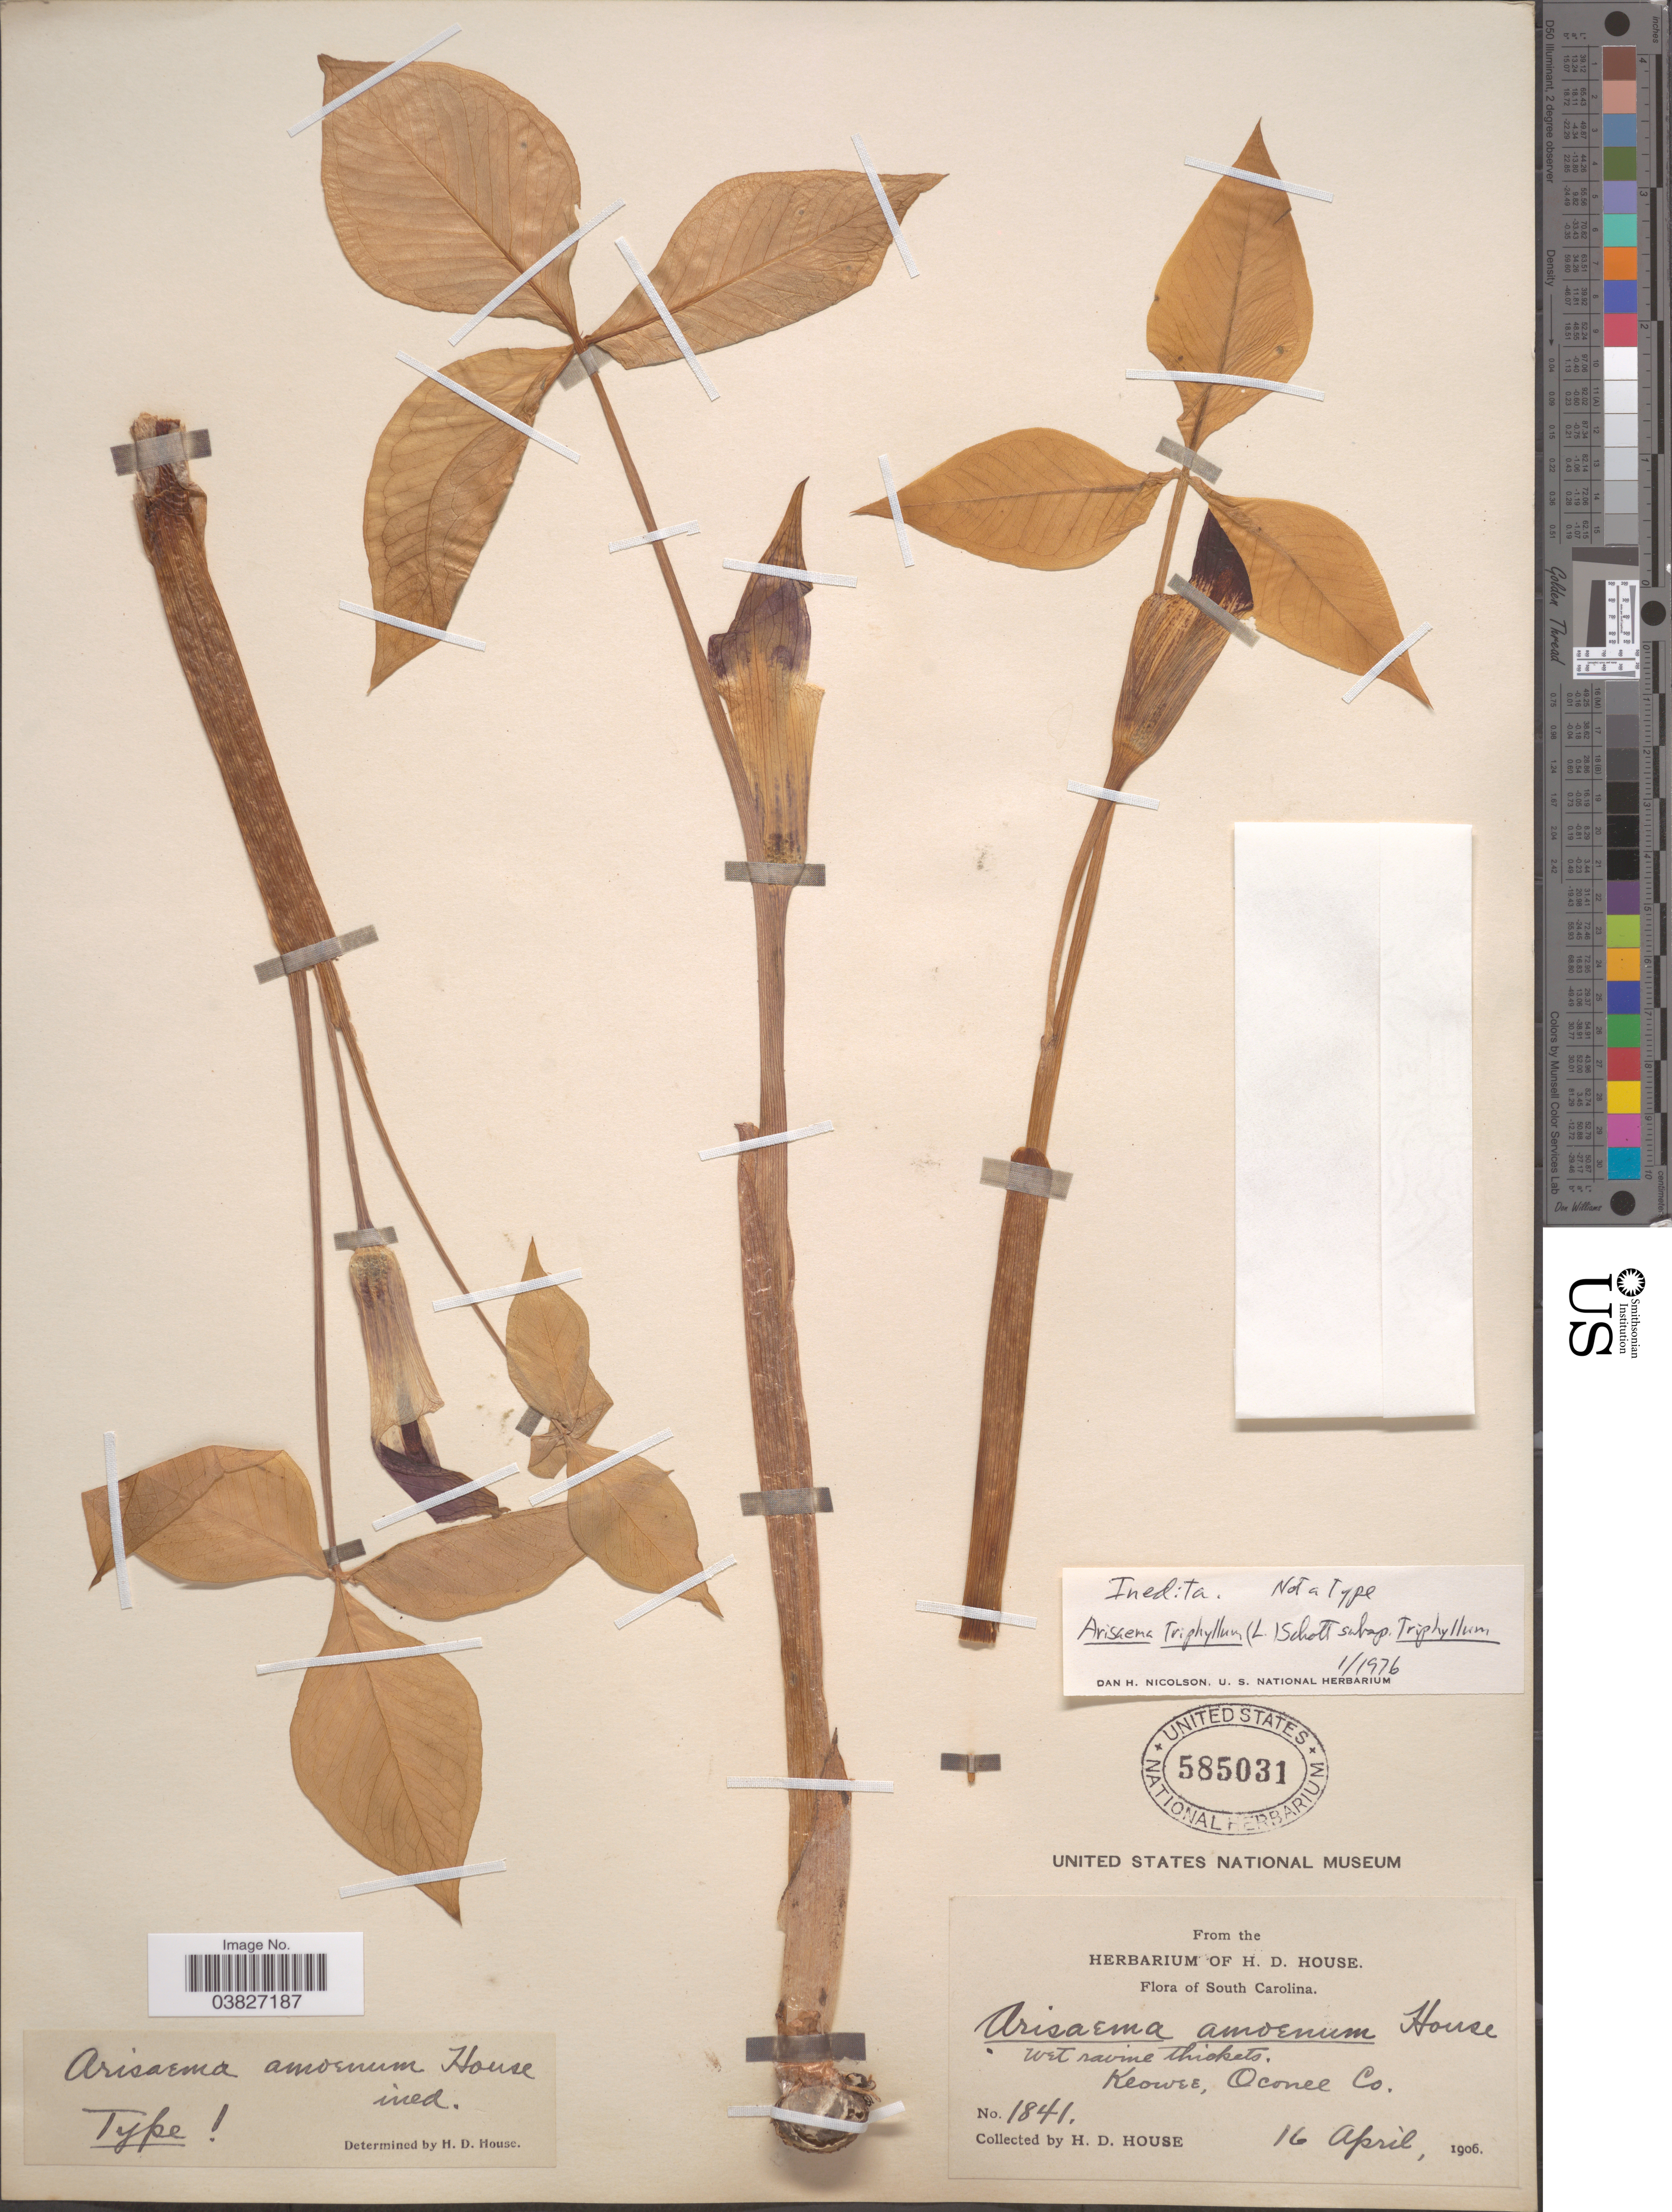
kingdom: Plantae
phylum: Tracheophyta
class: Liliopsida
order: Alismatales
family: Araceae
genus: Arisaema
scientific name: Arisaema triphyllum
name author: (L.) Schott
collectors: H. D. House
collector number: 1841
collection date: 1906-04-16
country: United States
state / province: South Carolina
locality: Keowee, Oconee Co.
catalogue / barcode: US 585031